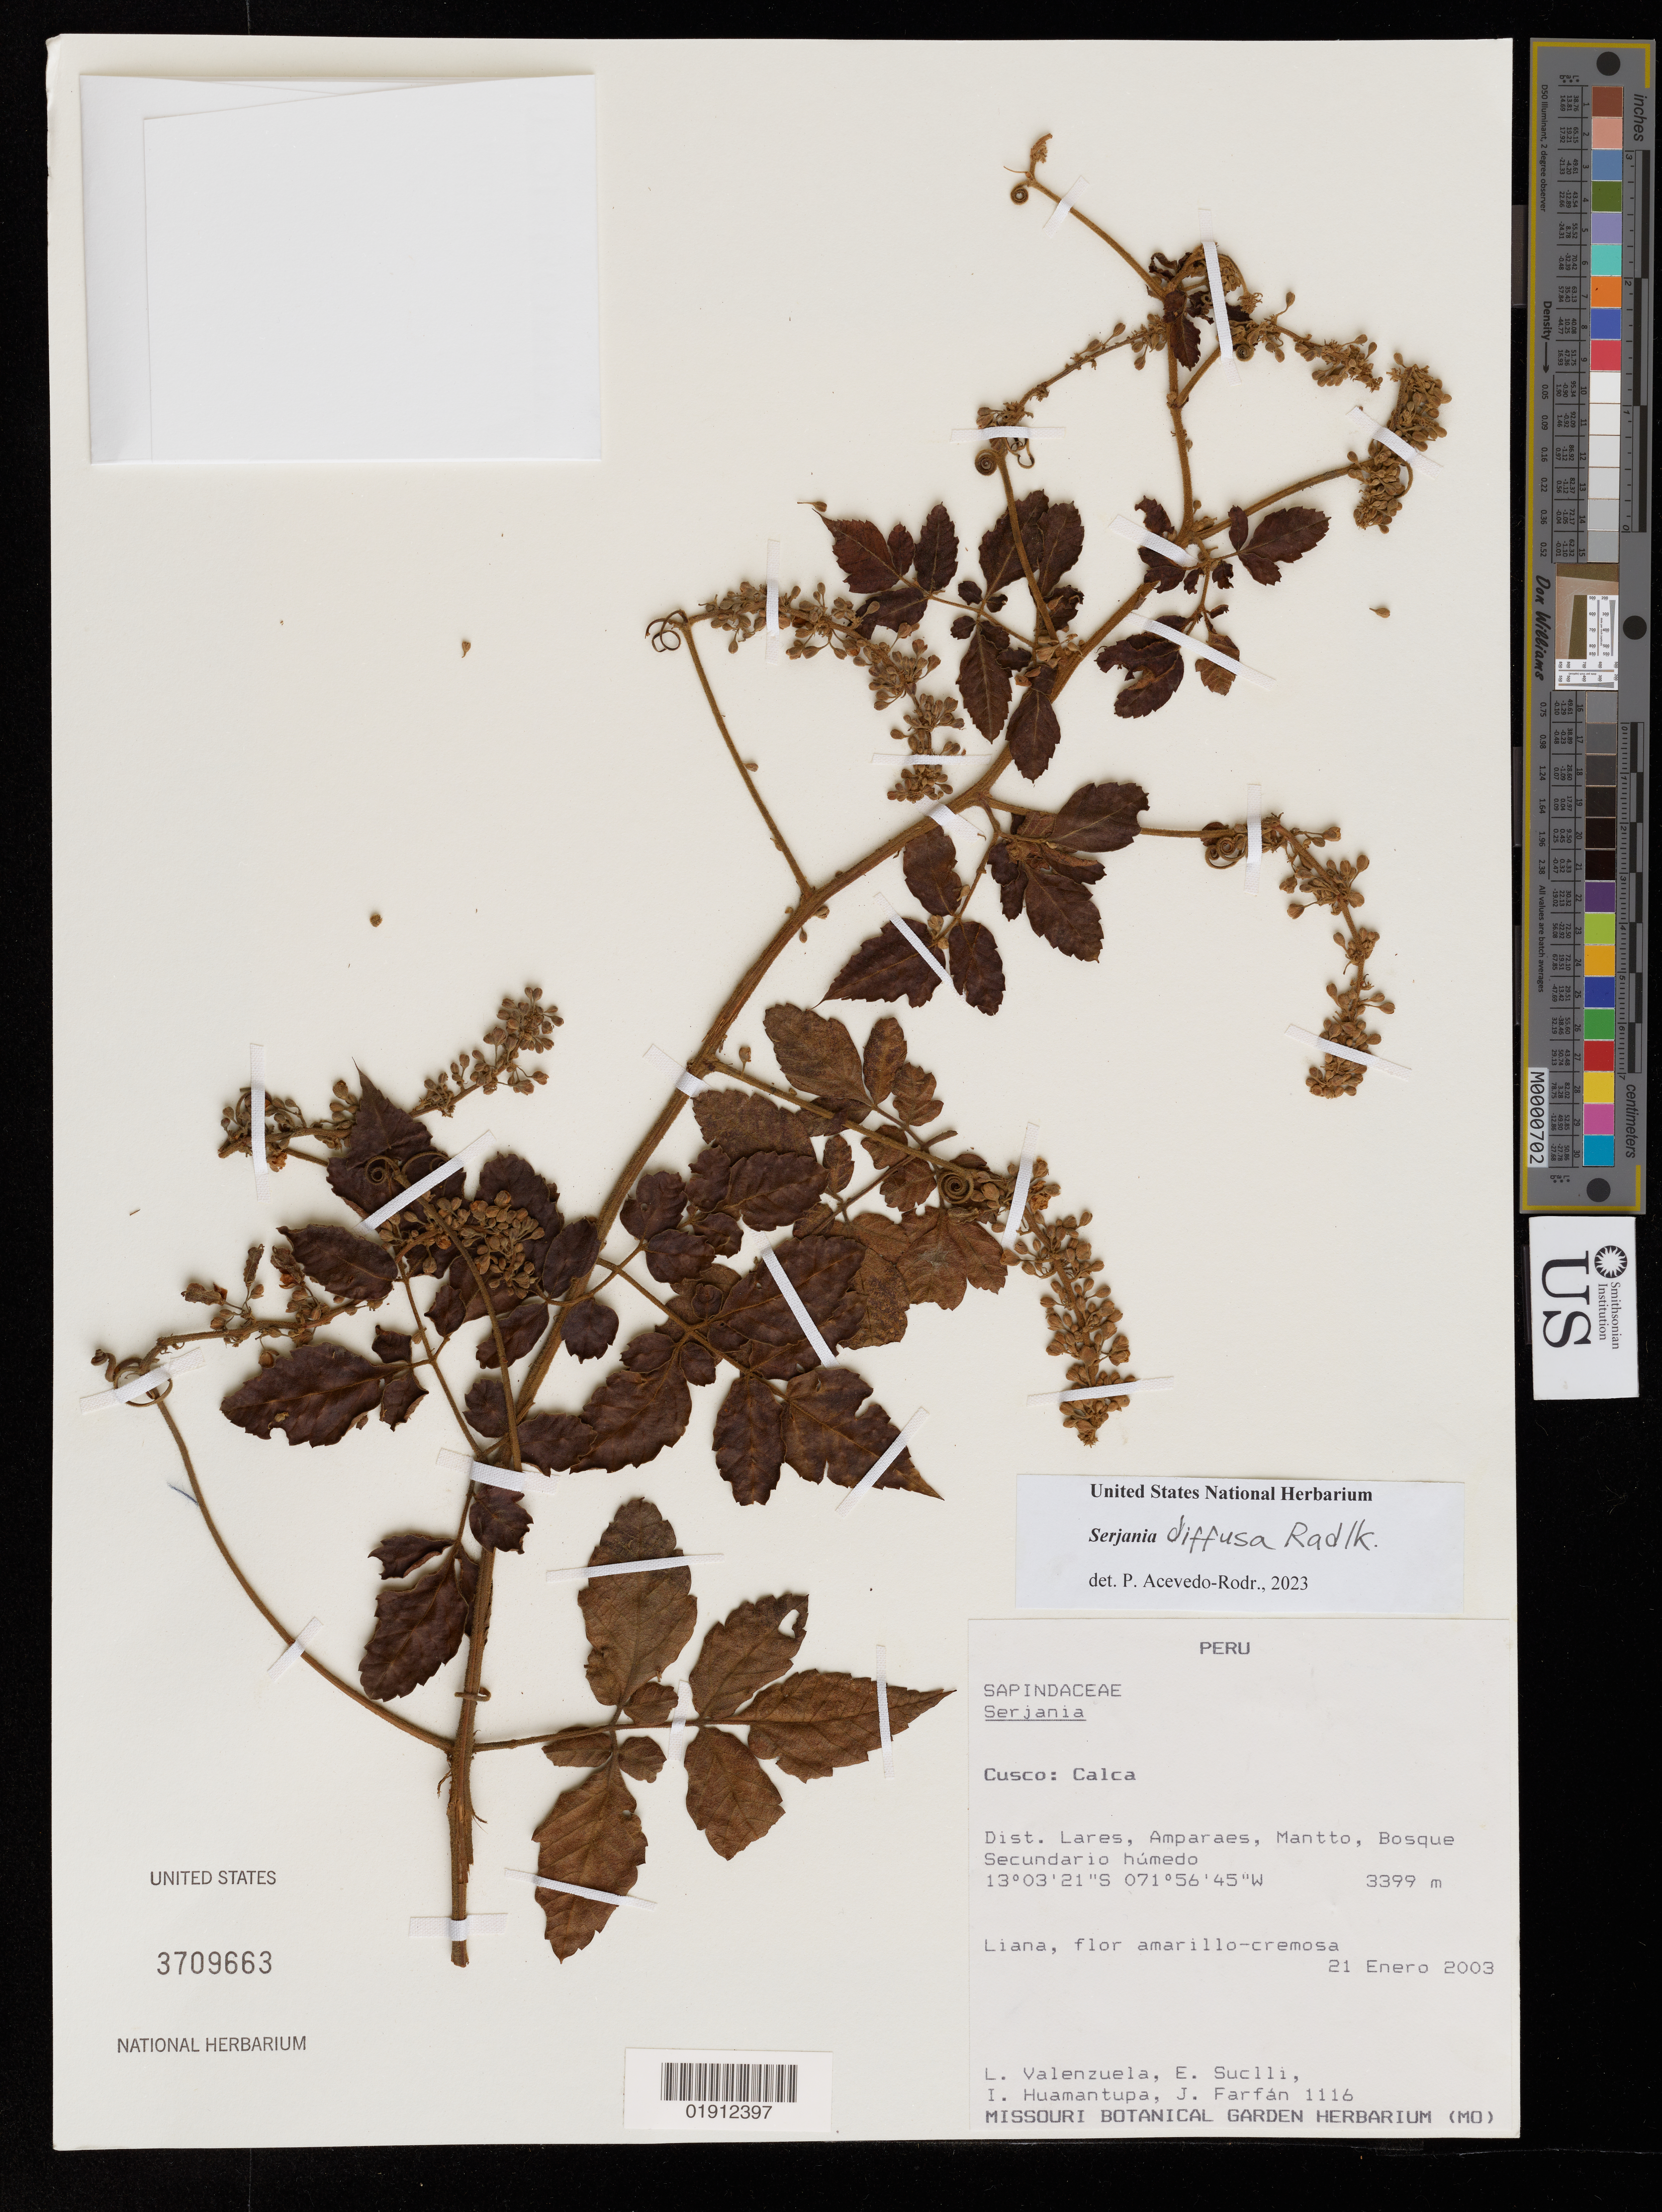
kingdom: Plantae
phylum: Tracheophyta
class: Magnoliopsida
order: Sapindales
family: Sapindaceae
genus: Serjania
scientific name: Serjania diffusa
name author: Radlk.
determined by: Acevedo-Rodriguez, P., (US), Smithsonian Institution - National Museum of Natural History (UNITED STATES)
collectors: L. Valenzuela, E. Suclli, I. Huamantupa & J. Farfán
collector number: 1116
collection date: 2003-01-21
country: Peru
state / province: Cusco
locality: Calca. Dist. Lares, Amparaes, Mantto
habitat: Bosque secundario húmedo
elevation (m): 3399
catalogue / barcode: US 3709663